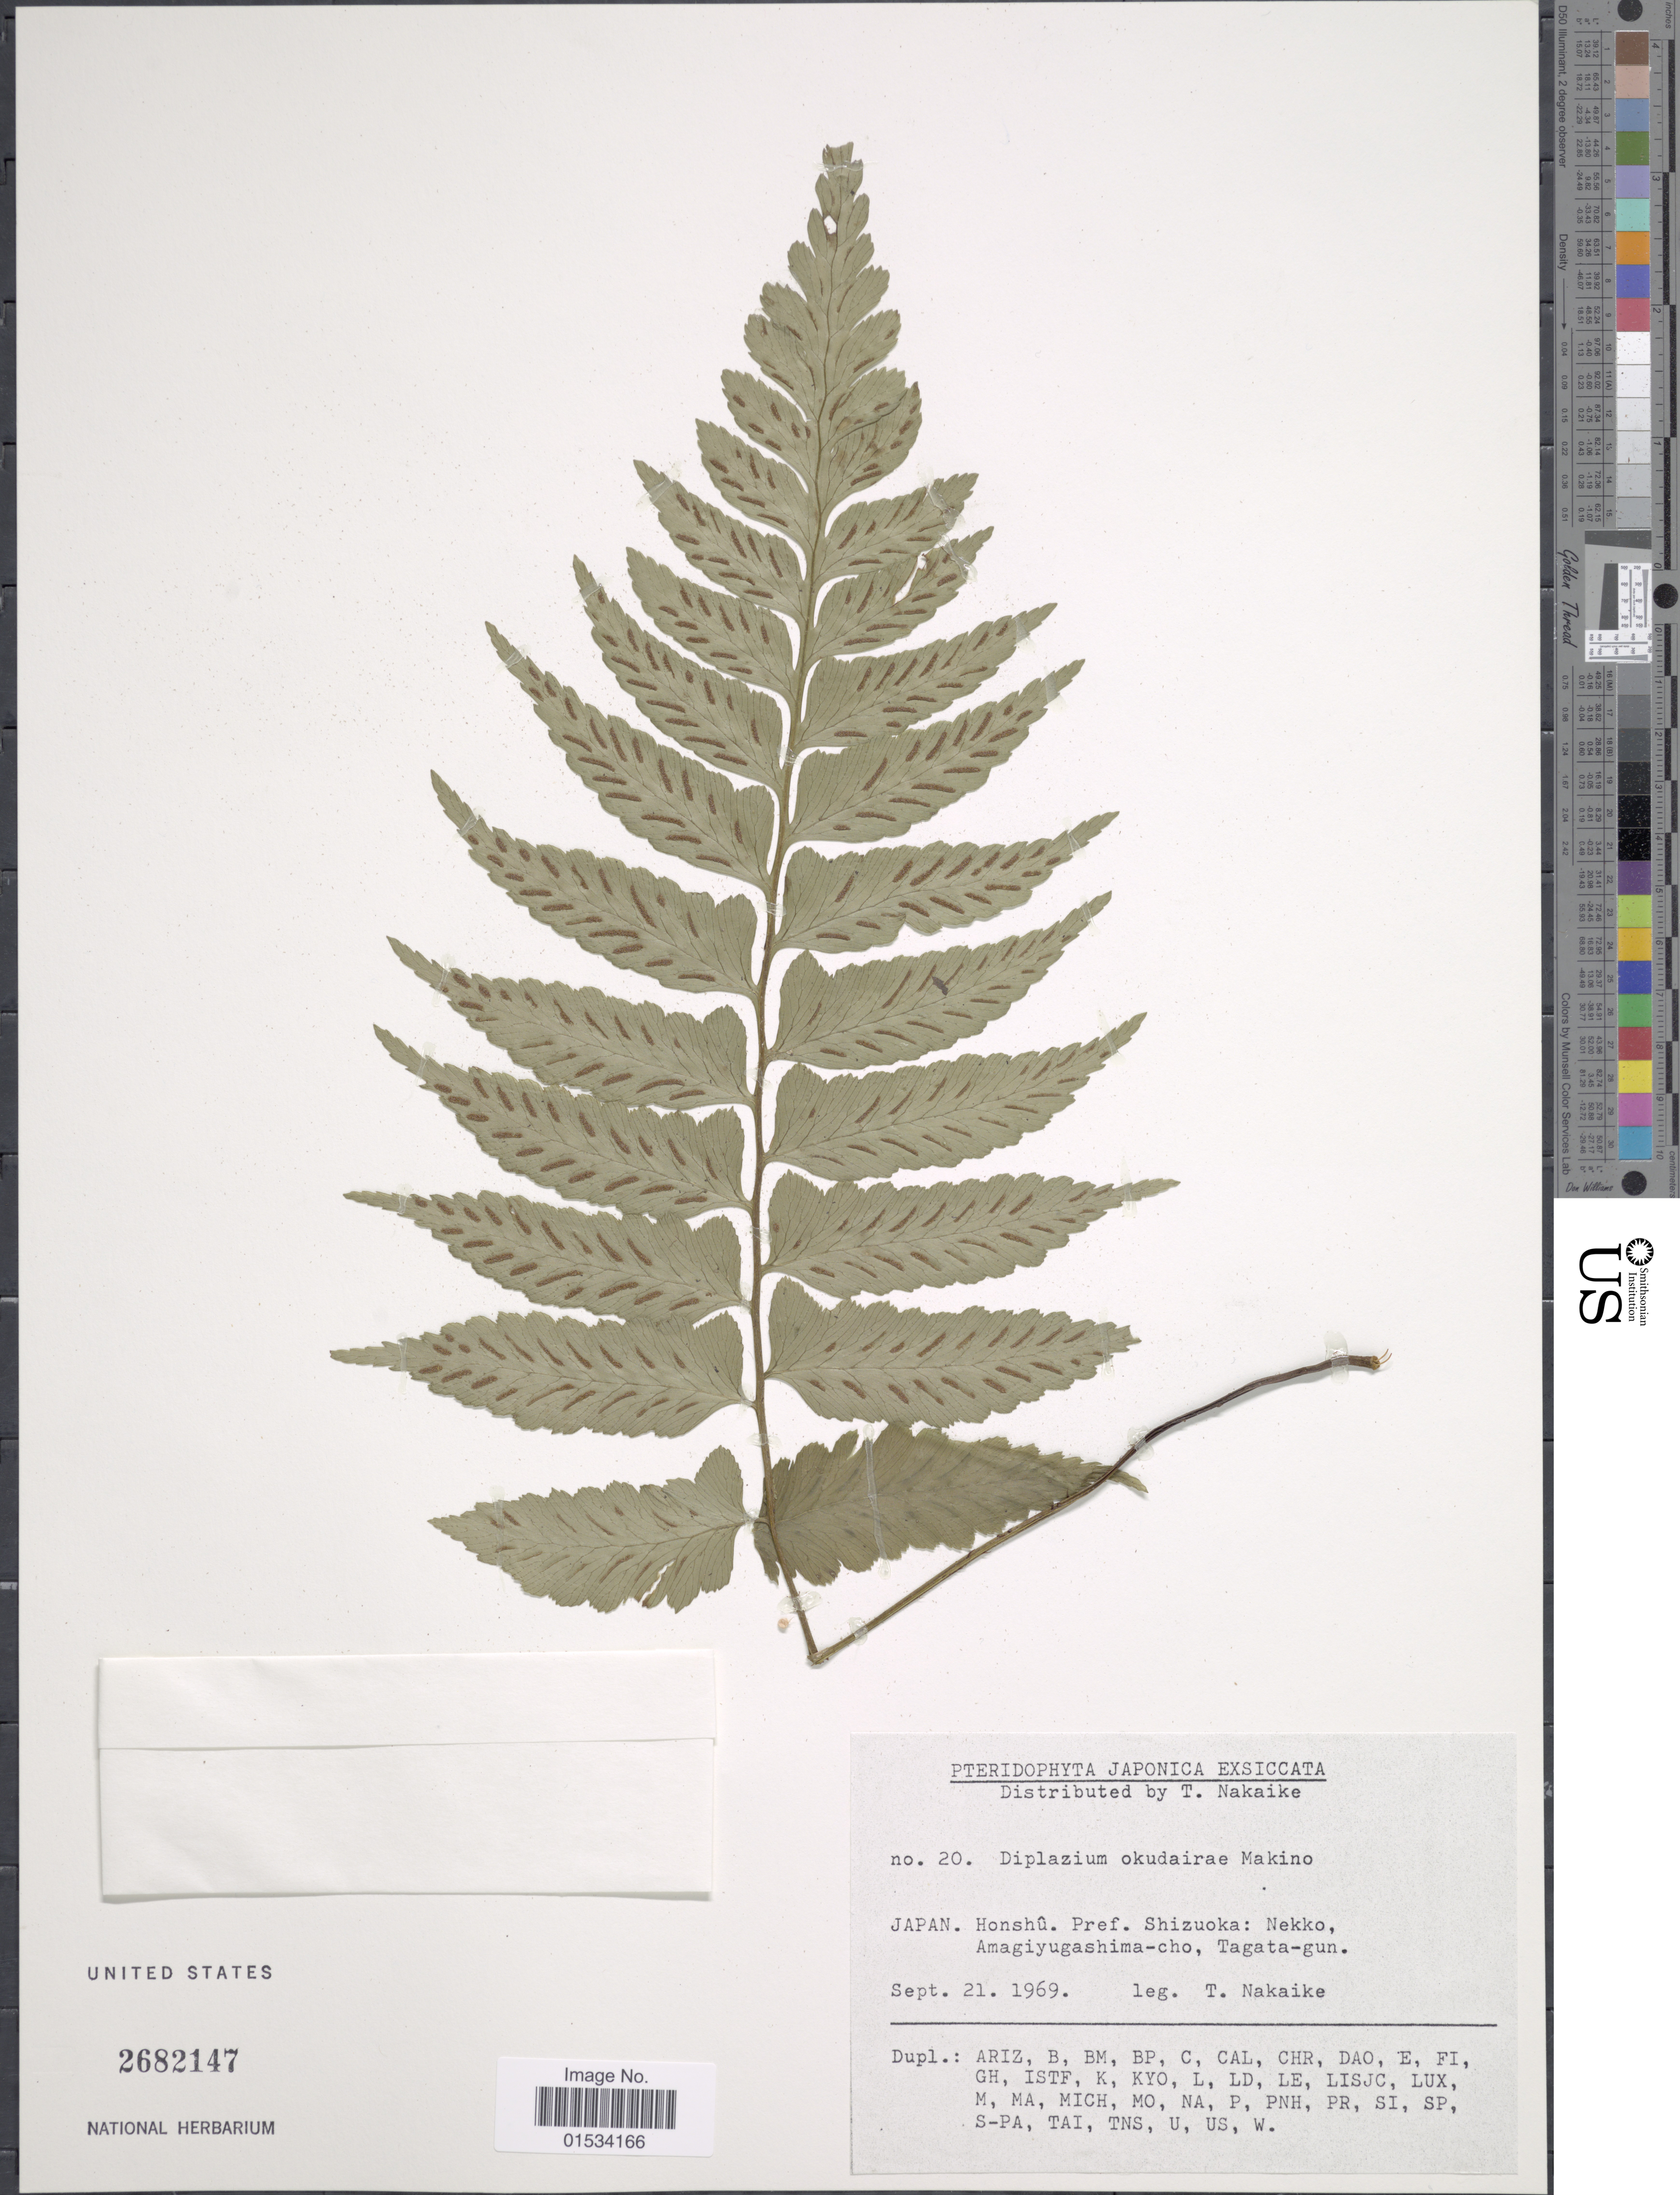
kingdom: Plantae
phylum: Tracheophyta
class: Polypodiopsida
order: Polypodiales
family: Athyriaceae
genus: Diplazium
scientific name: Diplazium okudairai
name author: Makino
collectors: T. Nakaike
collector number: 20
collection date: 1969-09-21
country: Japan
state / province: Sizuoka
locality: Honshu, Pref. Shizuoka: Nekko Amagi-yugahshima-cho, Tagata-gun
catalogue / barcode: US 2682147